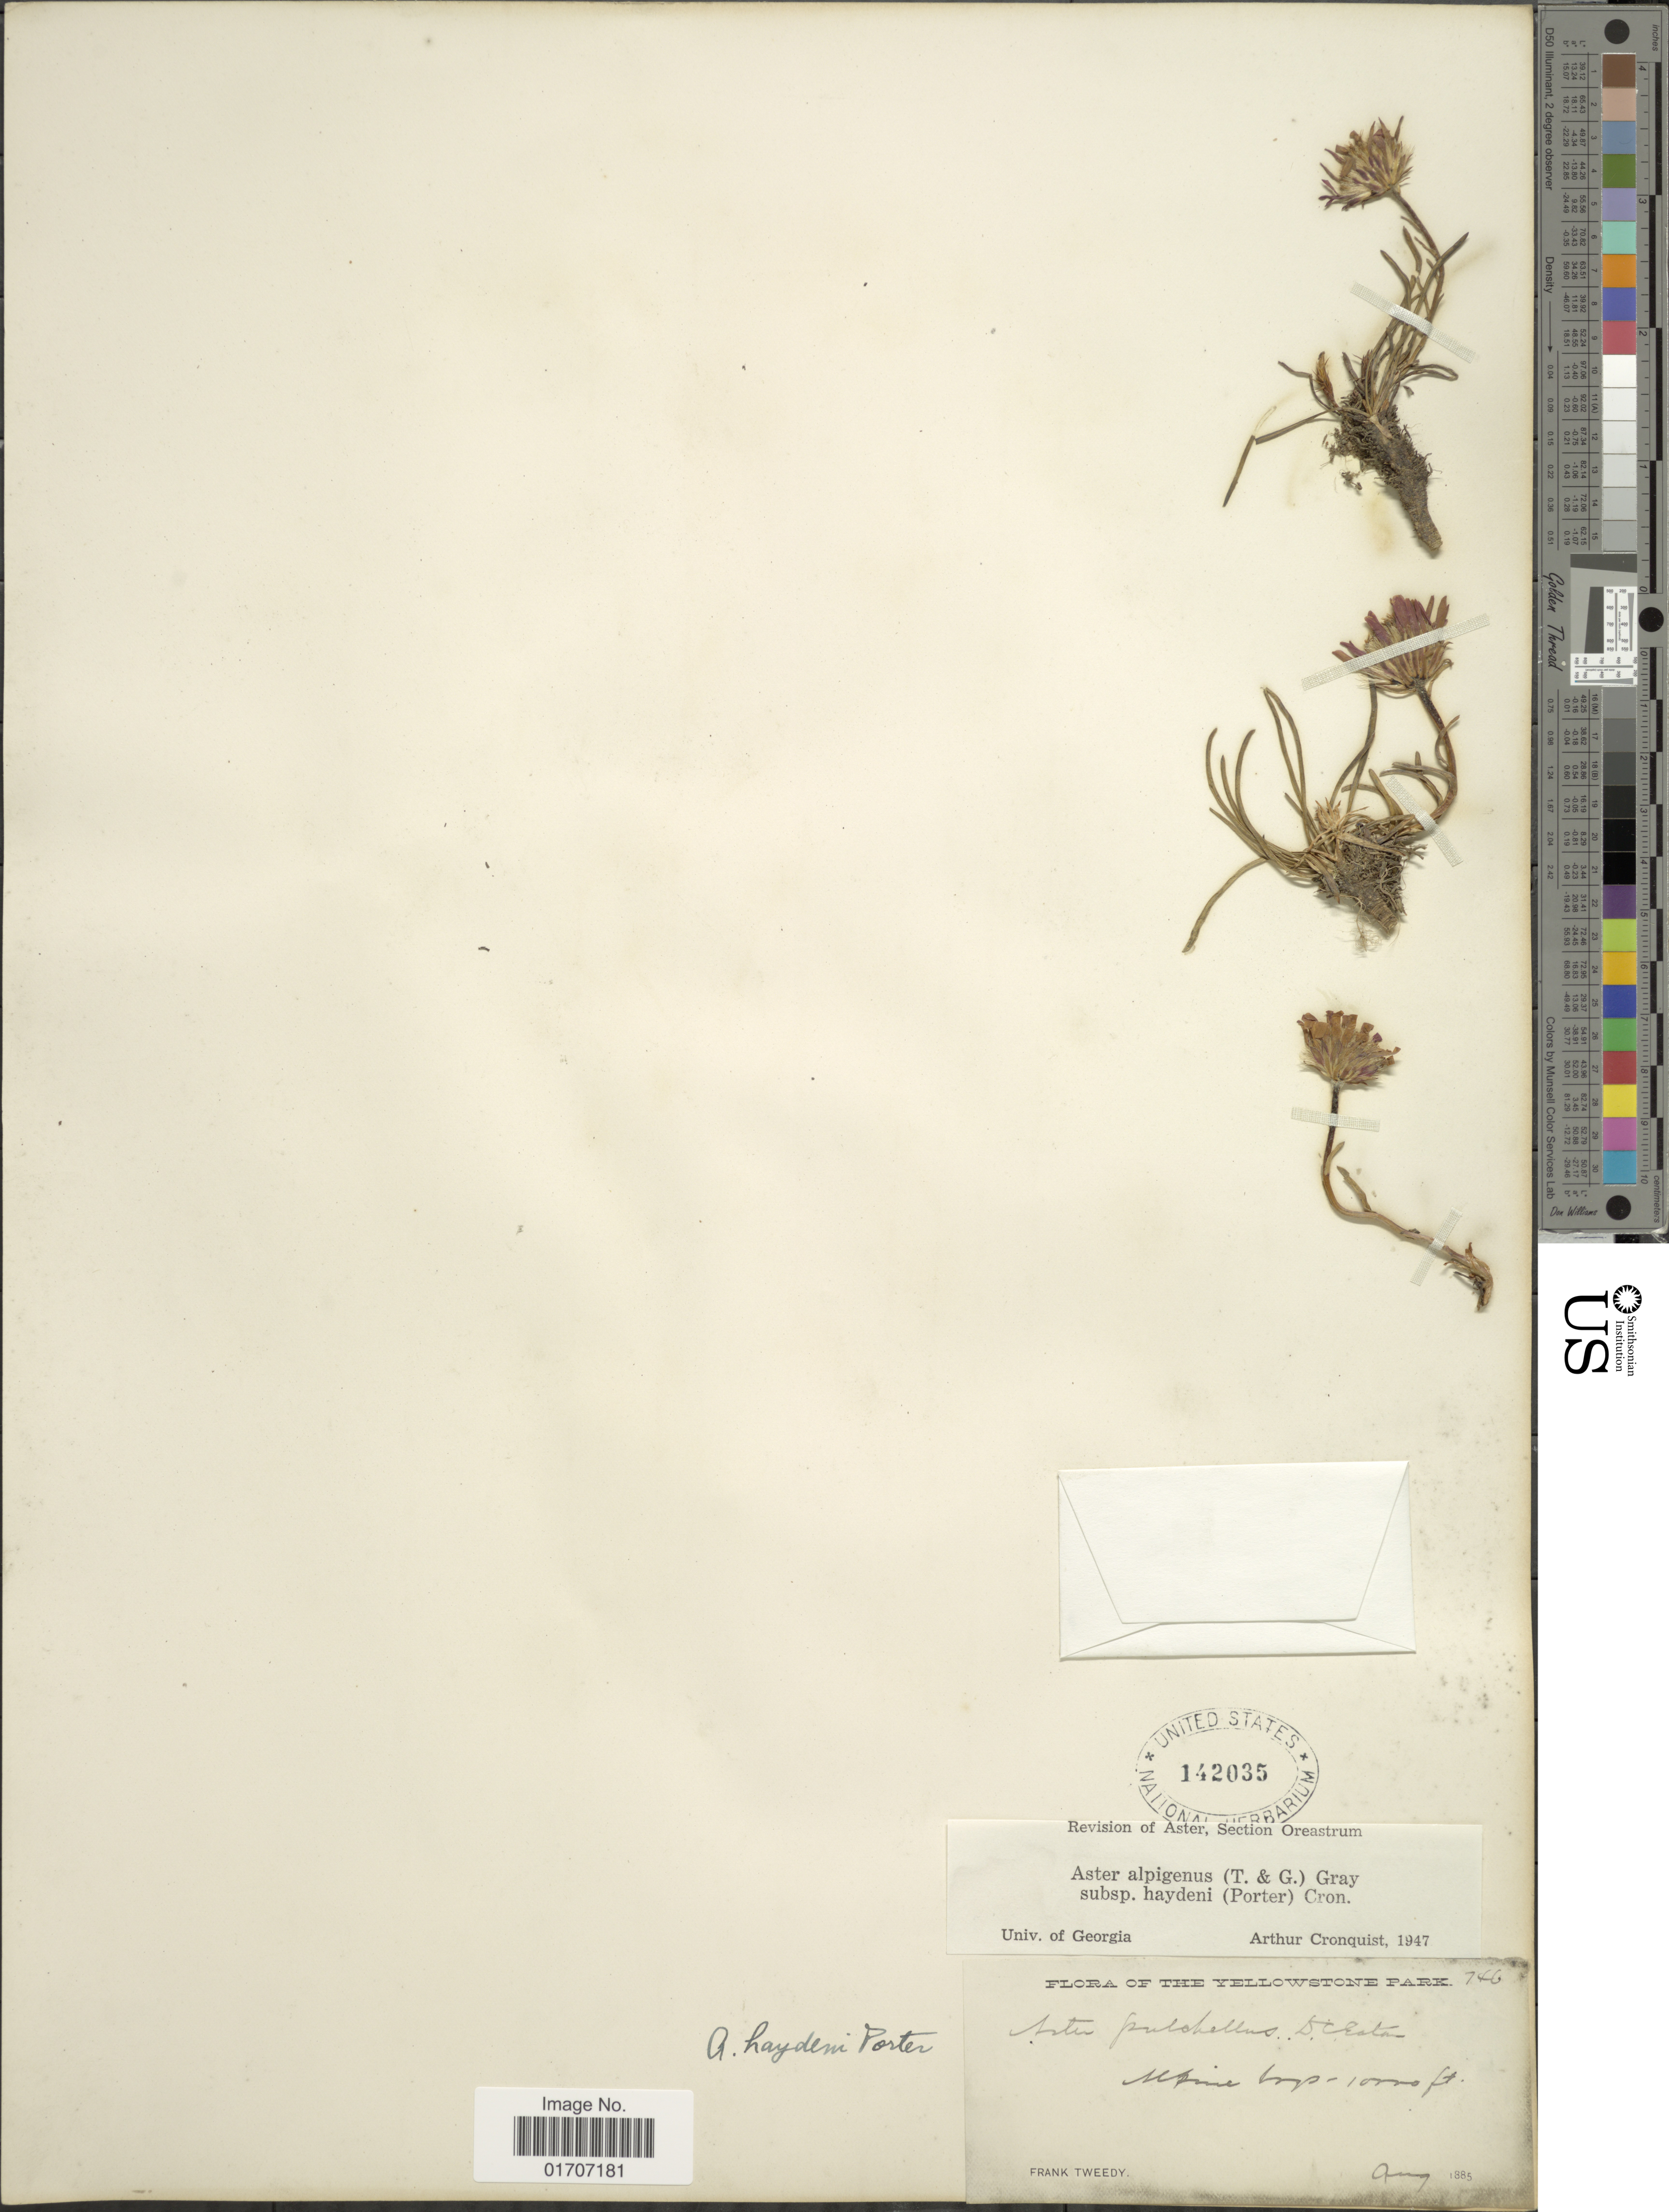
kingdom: Plantae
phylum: Tracheophyta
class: Magnoliopsida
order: Asterales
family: Asteraceae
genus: Oreostemma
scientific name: Oreostemma alpigenum var. haydenii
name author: (Porter) G.L. Nesom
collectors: F. Tweedy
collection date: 1885-08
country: United States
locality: Yellowstone Park, Alpine Bogs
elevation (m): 305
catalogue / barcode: US 142035